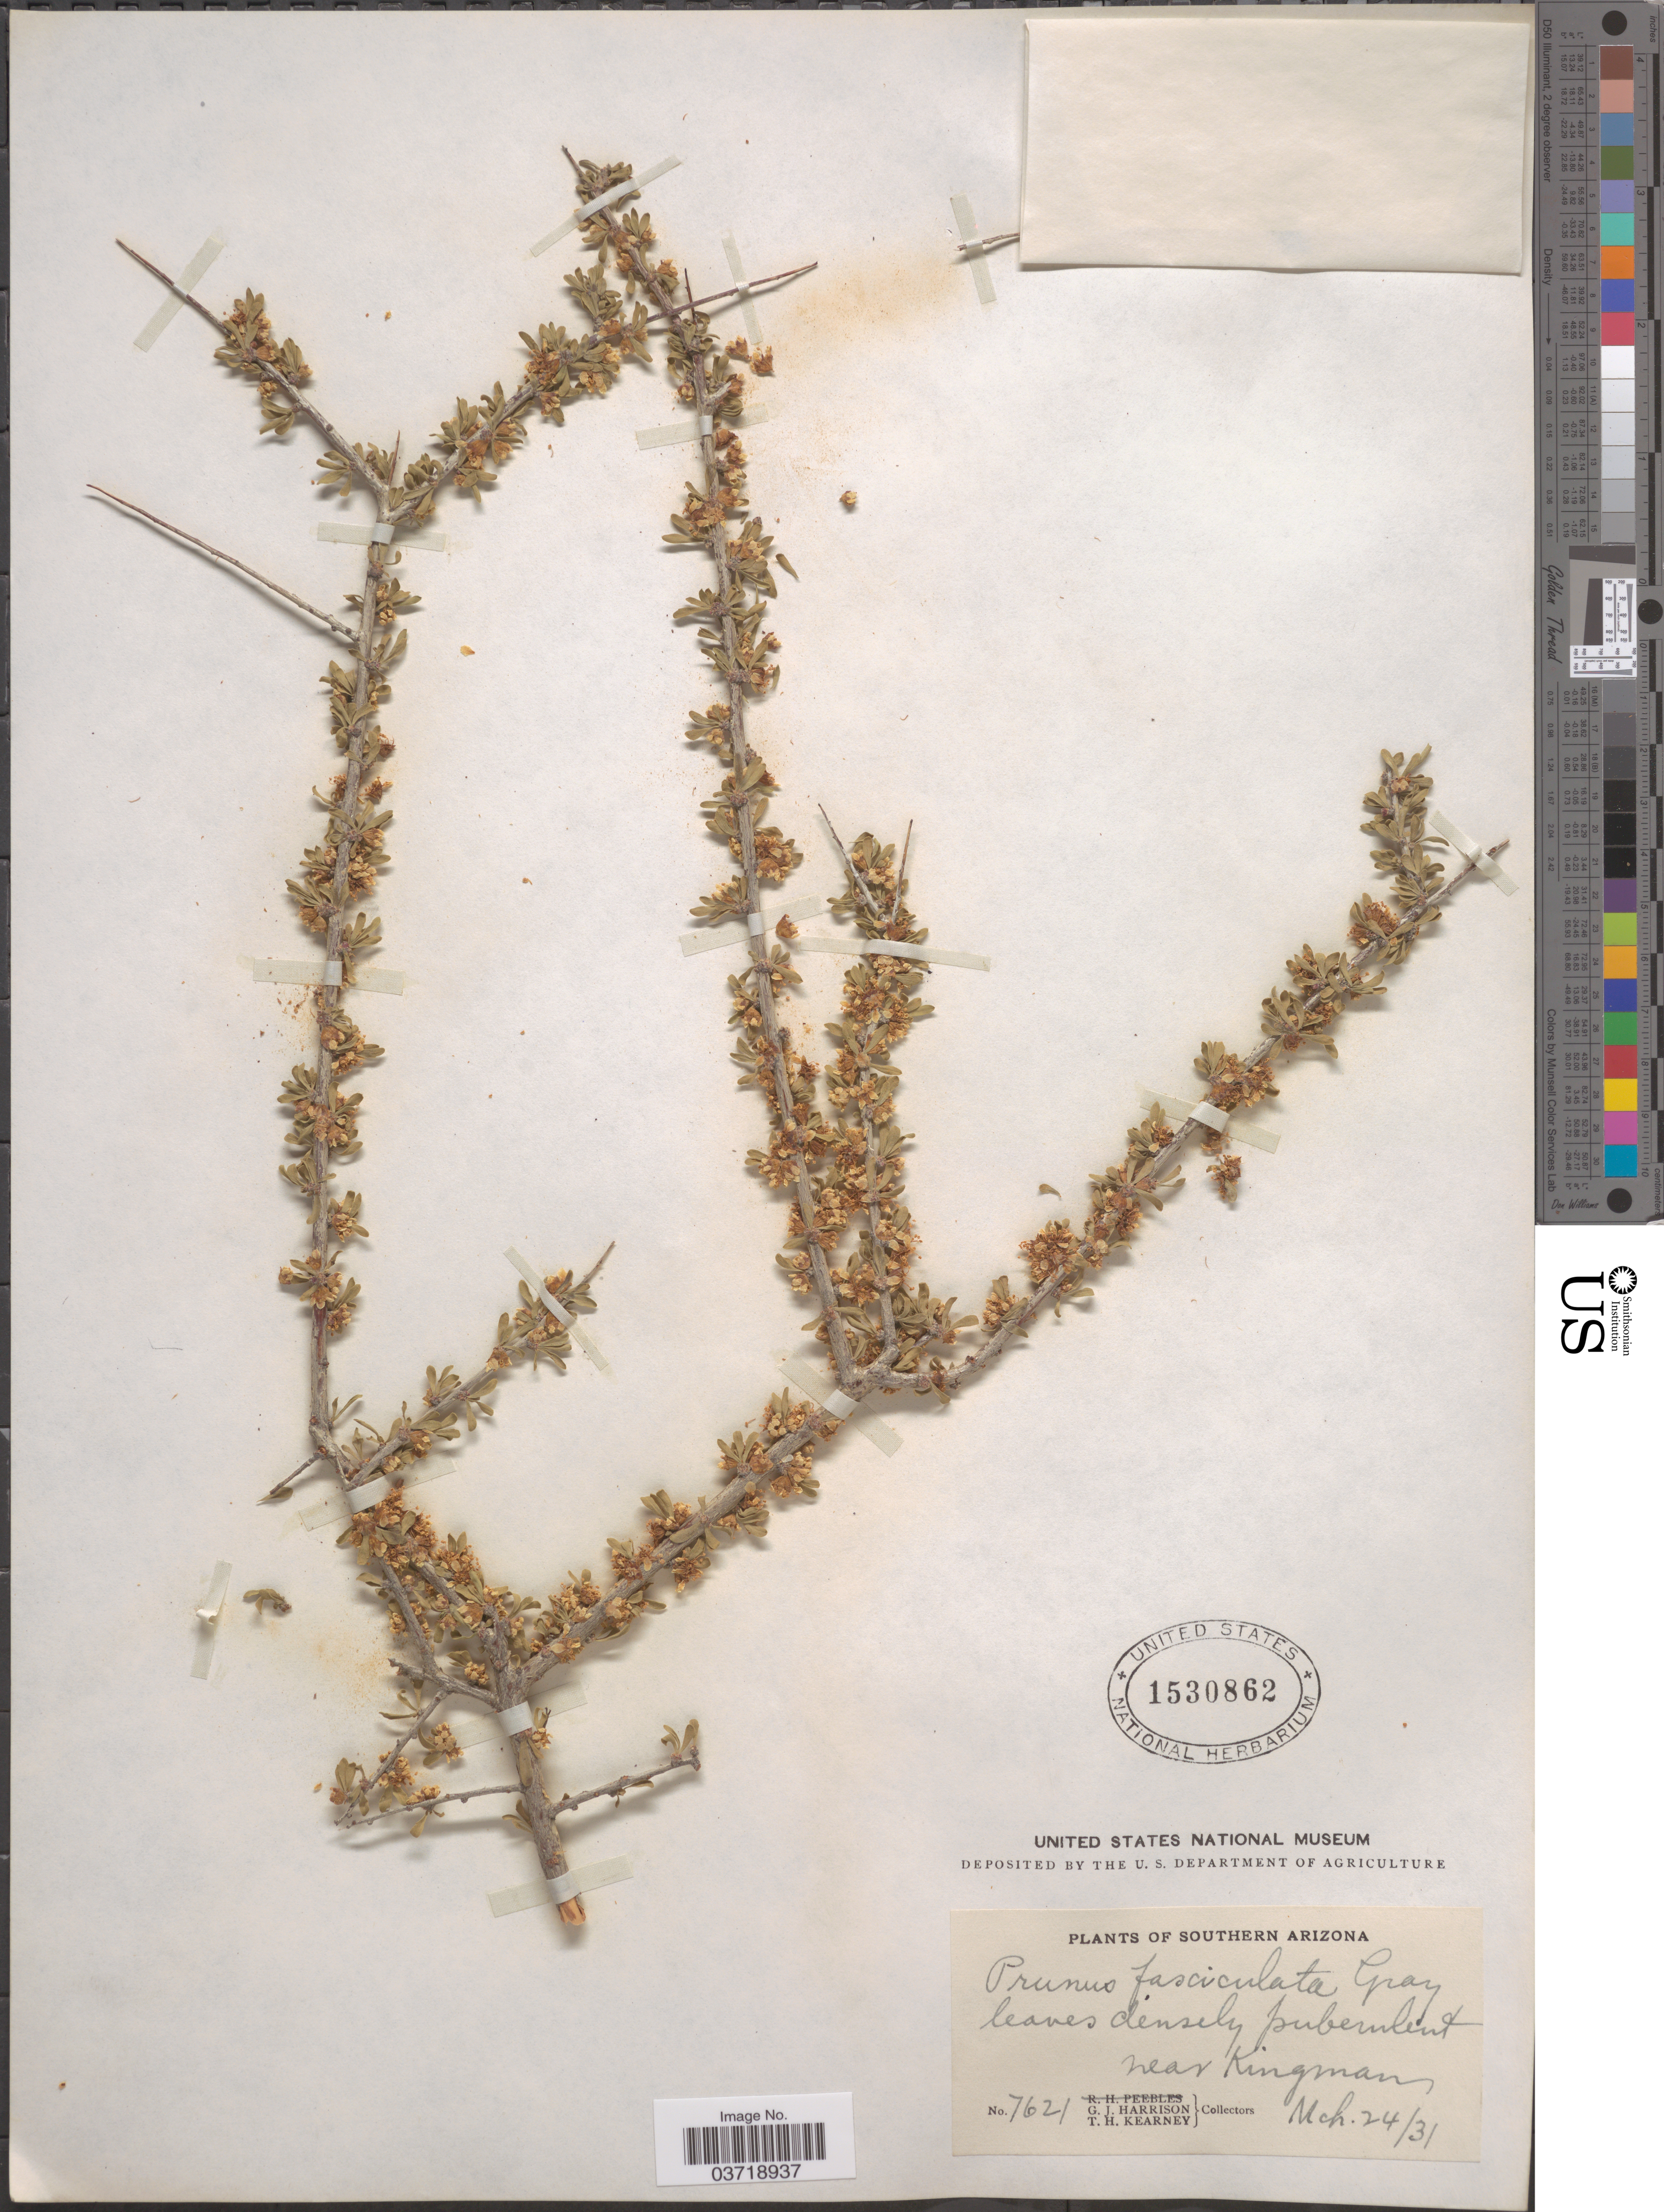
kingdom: Plantae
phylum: Tracheophyta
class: Magnoliopsida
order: Rosales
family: Rosaceae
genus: Prunus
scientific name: Prunus fasciculata var. fasciculata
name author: (Torr.) A. Gray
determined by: Strong, Mark T., (BOT), Smithsonian Institution - National Museum of Natural History (UNITED STATES)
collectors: G. J. Harrison & T. H. Kearney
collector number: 7621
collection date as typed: Transcribed d/m/y: 24/3/31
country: United States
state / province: Arizona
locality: Southern Arizona. Near Kingman.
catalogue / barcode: US 1530862